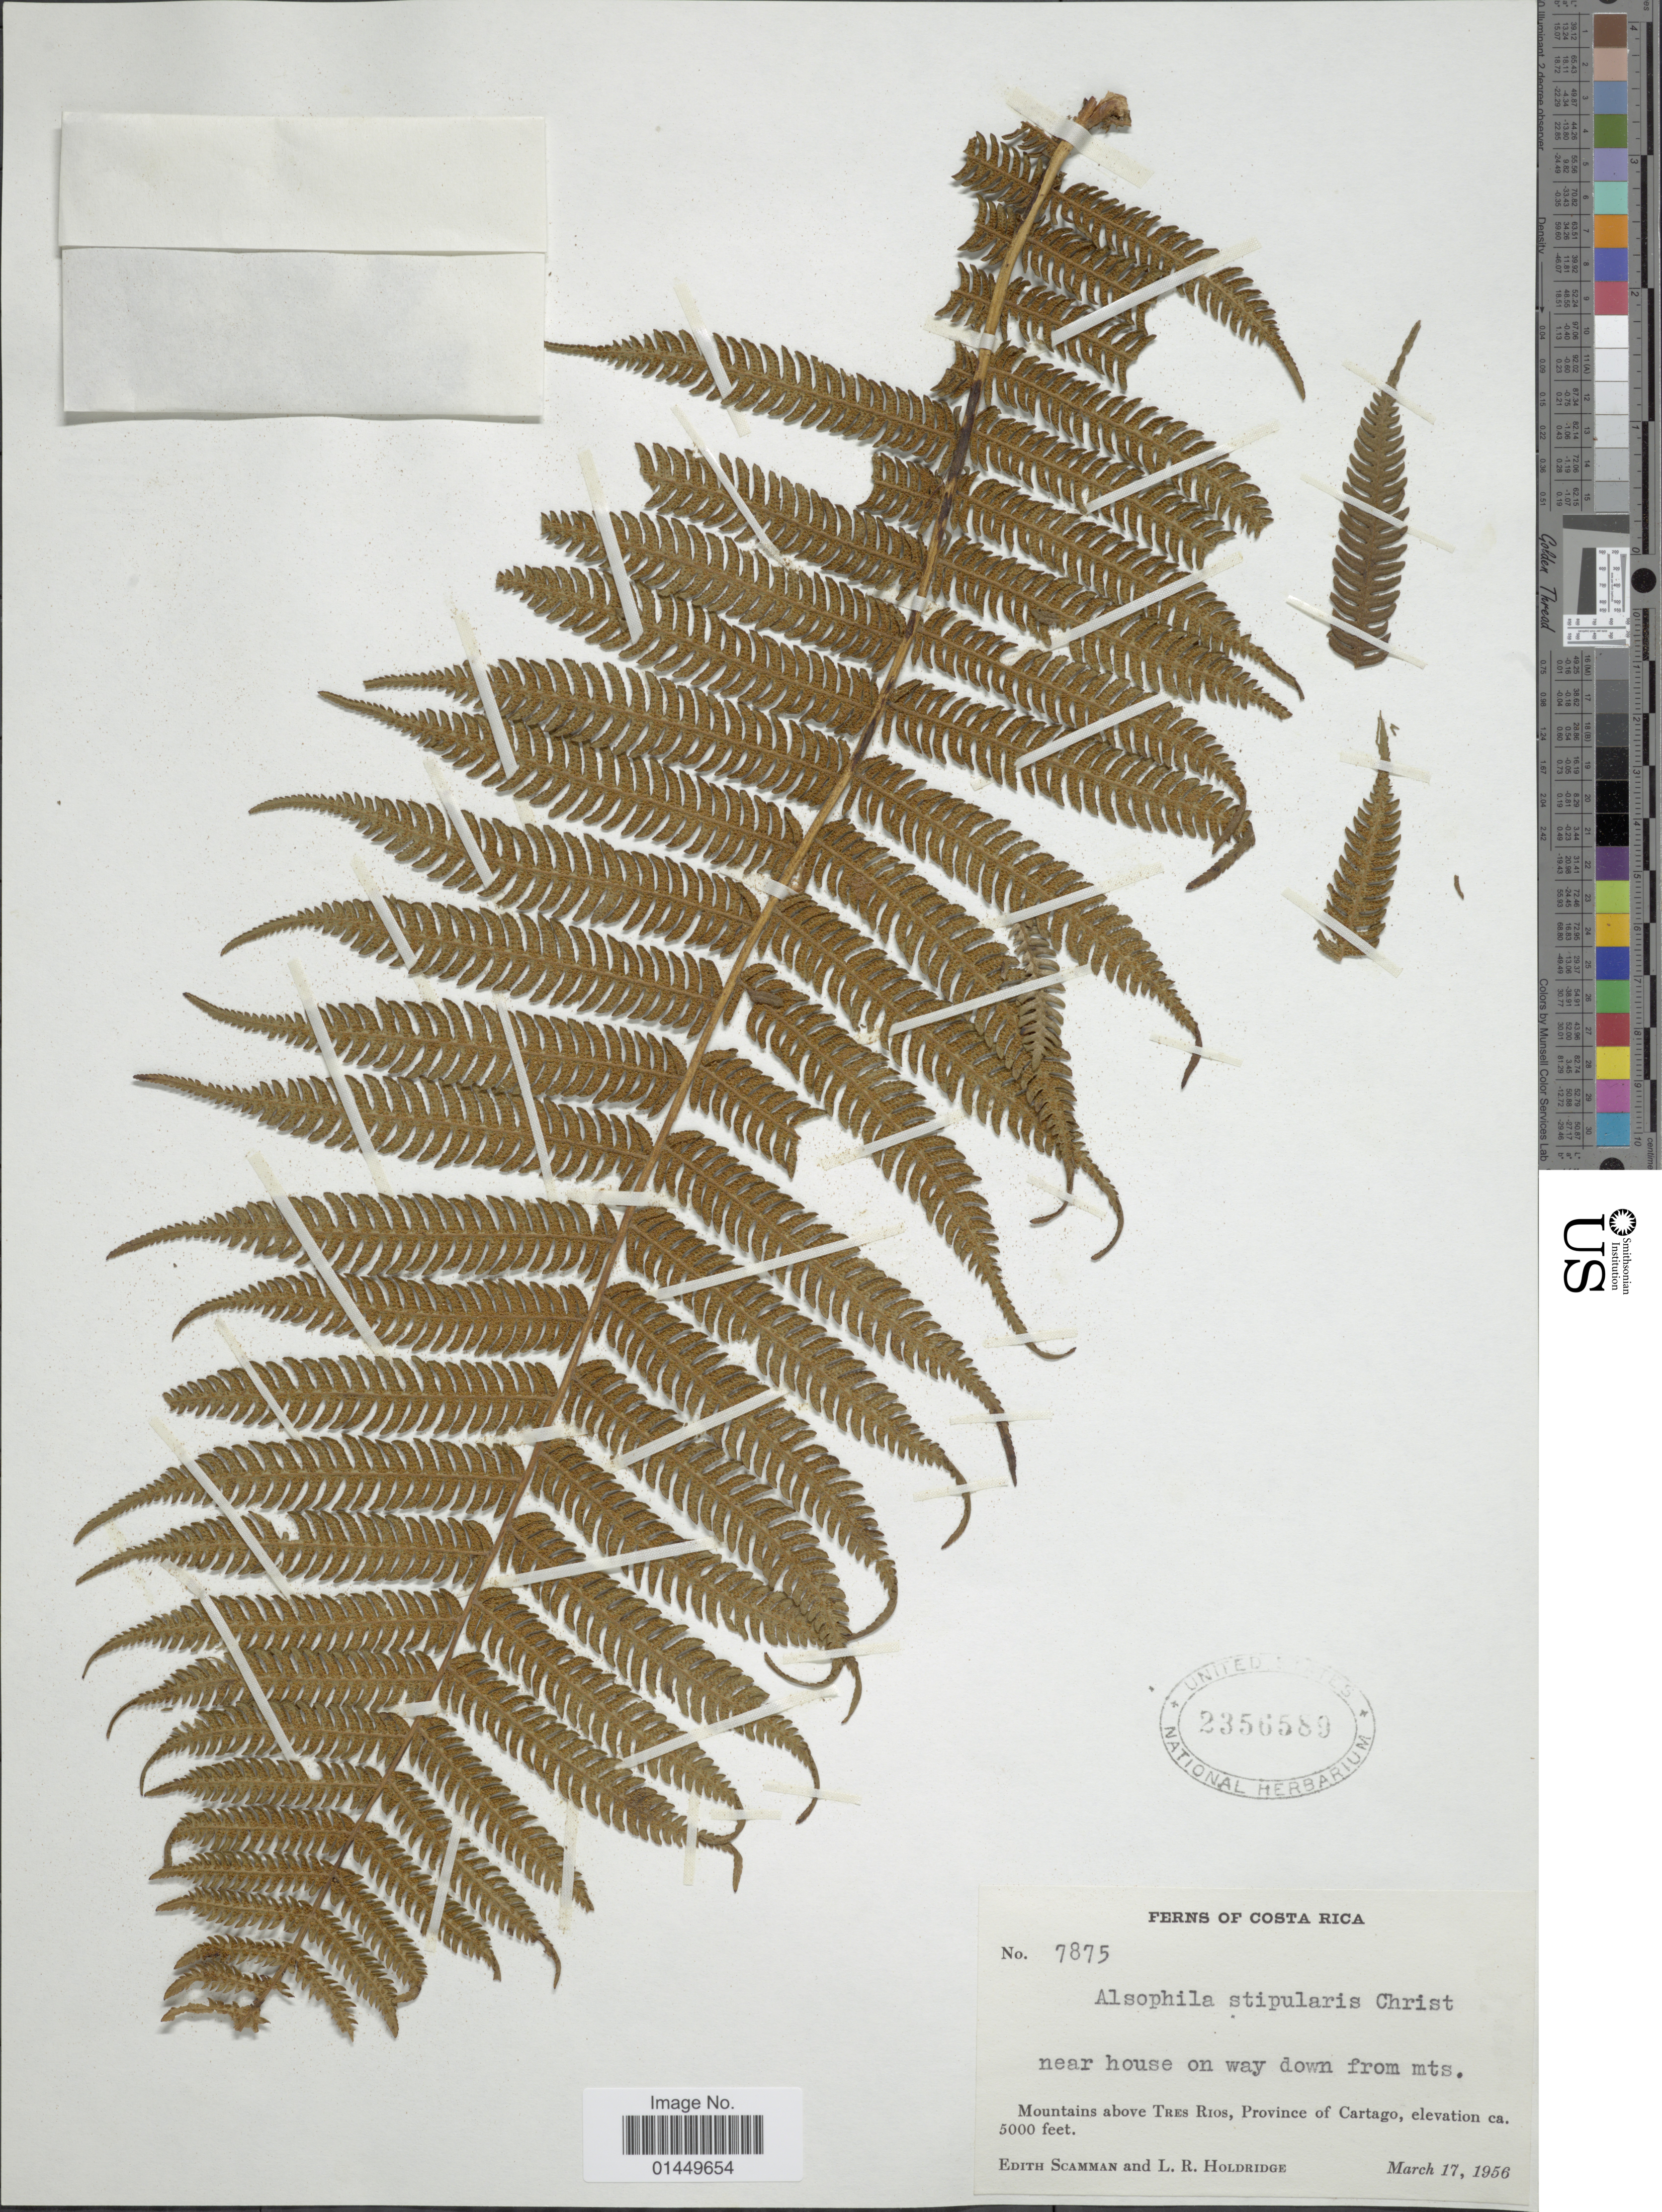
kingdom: Plantae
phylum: Tracheophyta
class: Polypodiopsida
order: Cyatheales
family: Cyatheaceae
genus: Cyathea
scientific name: Cyathea stipularis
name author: (Christ) Domin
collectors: E. Scamman & L. Holdridge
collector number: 7875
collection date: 1956-03-17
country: Costa Rica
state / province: Cartago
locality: Mountains above Tres Rios, Province of Cartago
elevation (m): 1524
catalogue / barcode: US 2356589